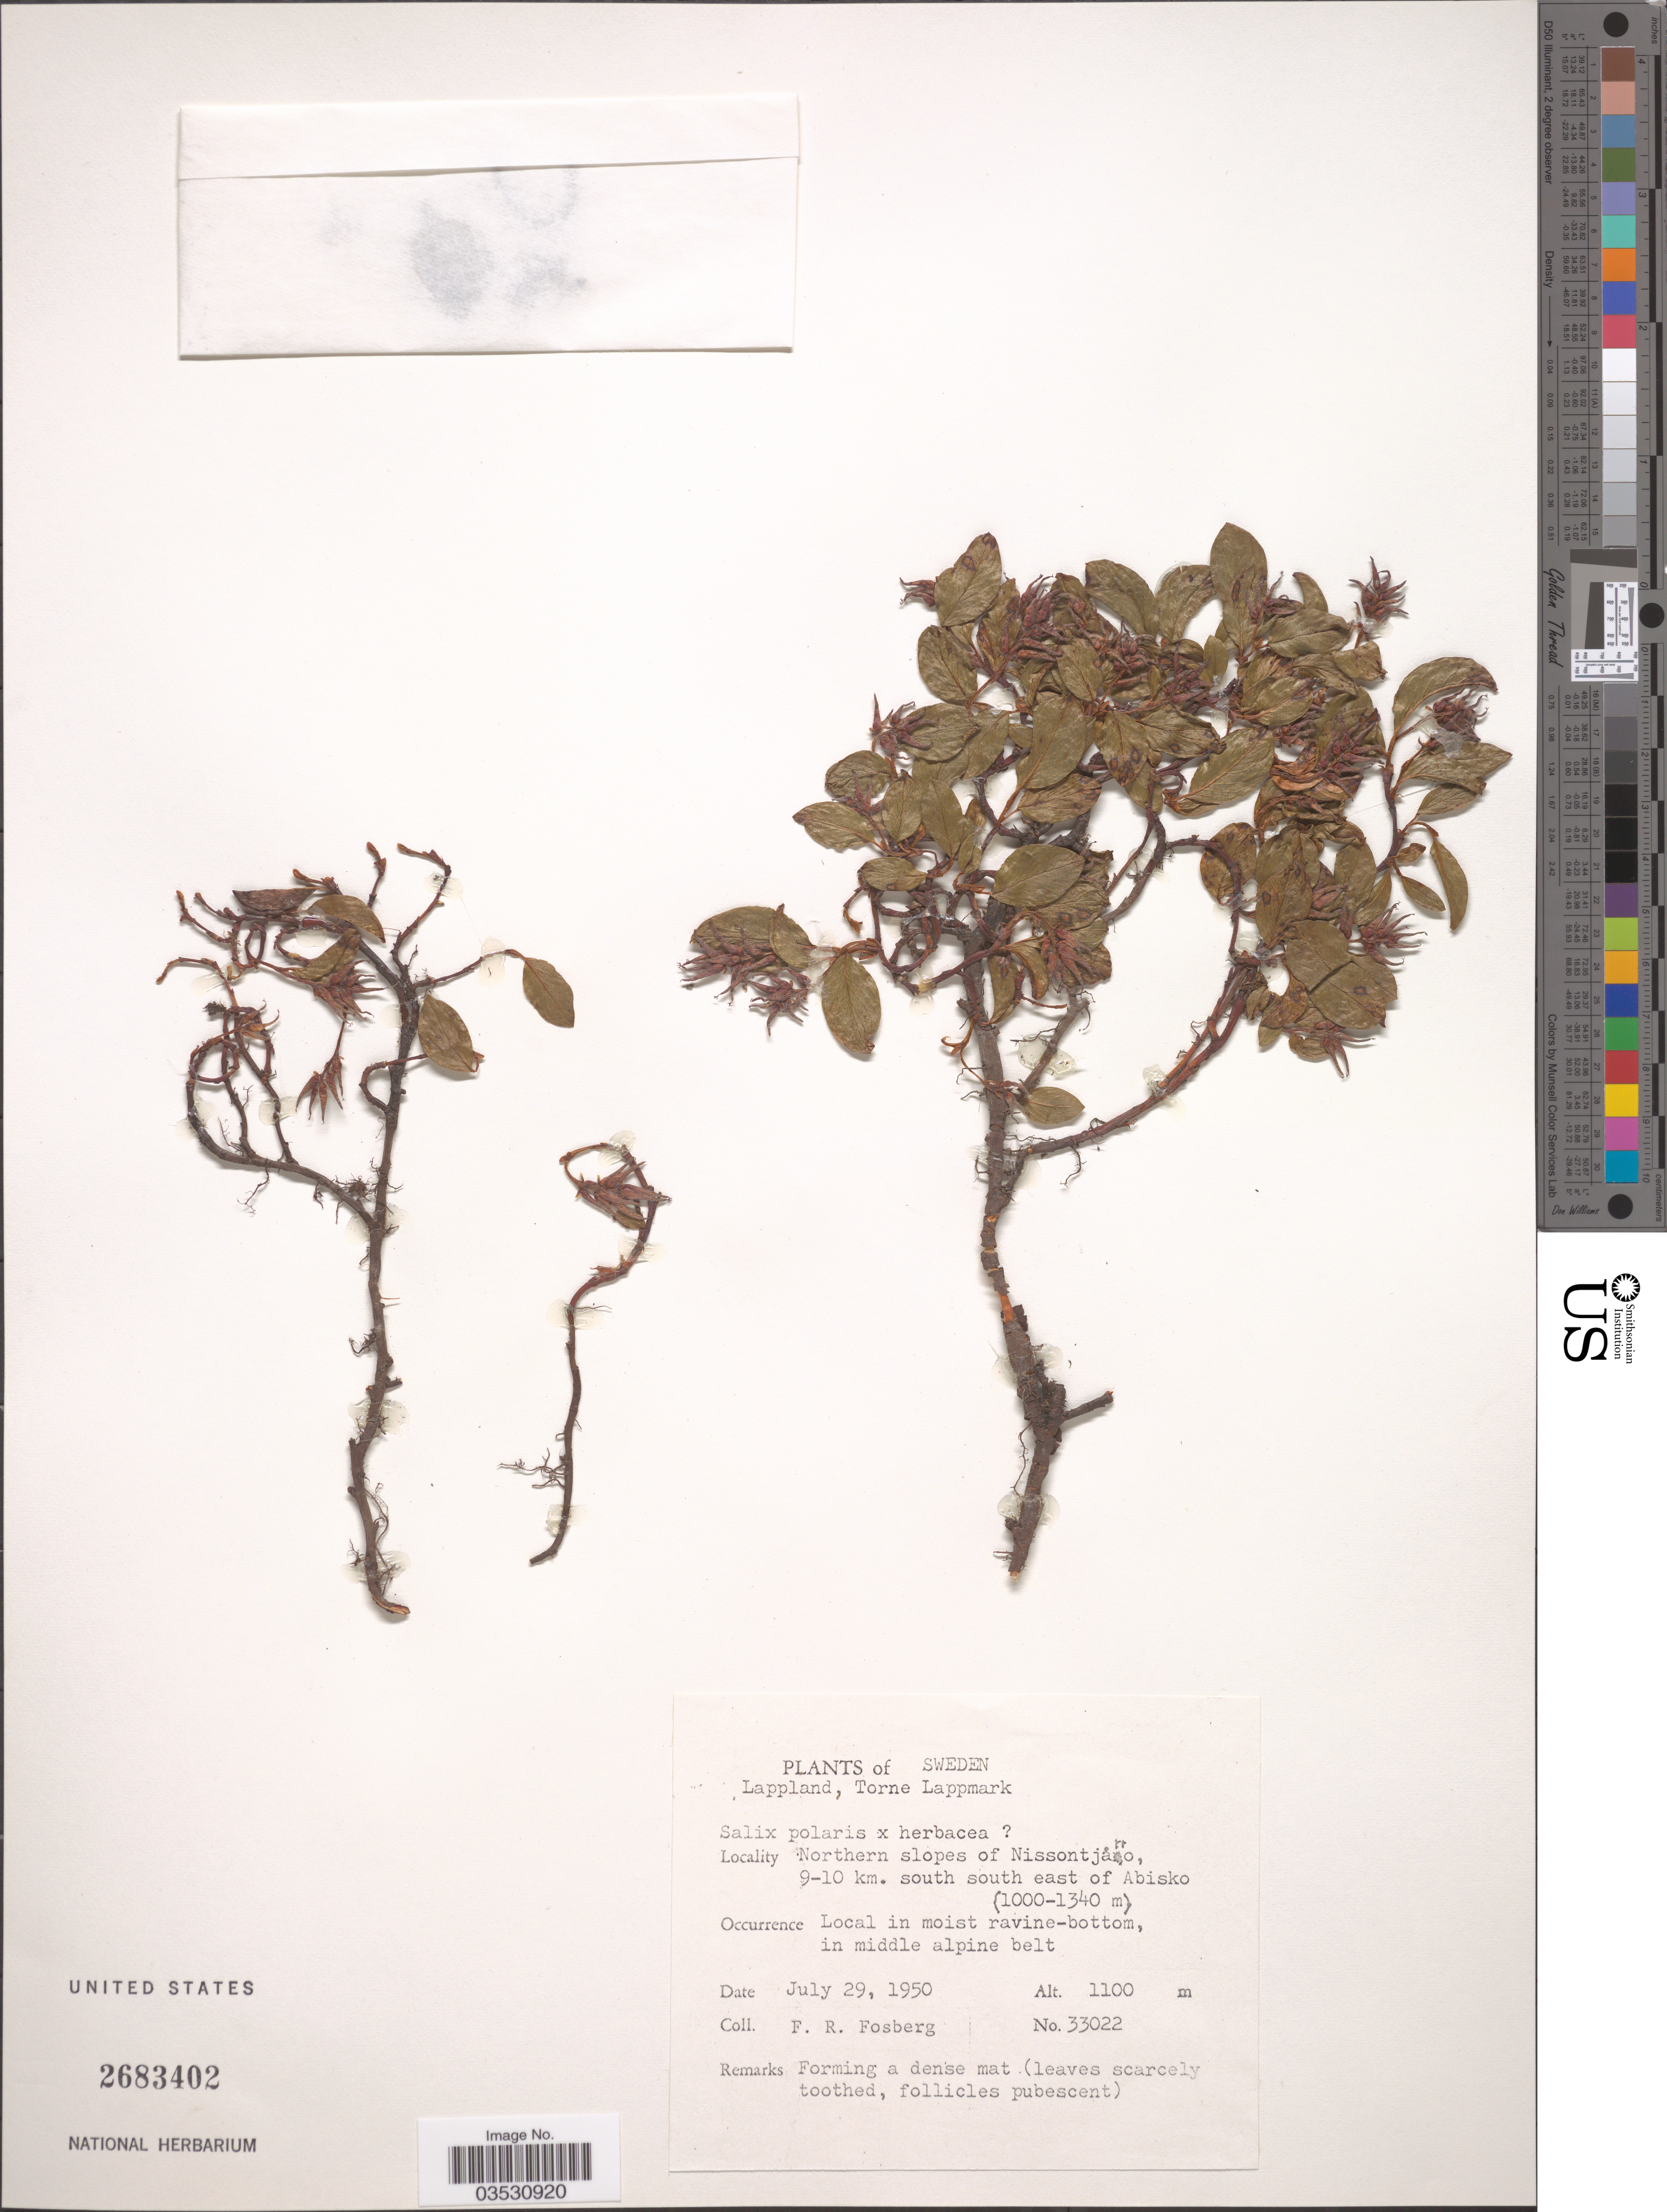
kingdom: Plantae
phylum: Tracheophyta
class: Magnoliopsida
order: Malpighiales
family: Salicaceae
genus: Salix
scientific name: Salix polaris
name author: Wahlenb.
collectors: F. R. Fosberg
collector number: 33022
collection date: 1950-07-29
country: Sweden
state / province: Norrbotten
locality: Lappland, Torne Lappmark. Northern slopes of Nissontjärro, 9-10 km. south south east of Abisko (1000-1340 m).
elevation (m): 1100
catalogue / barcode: US 2683402